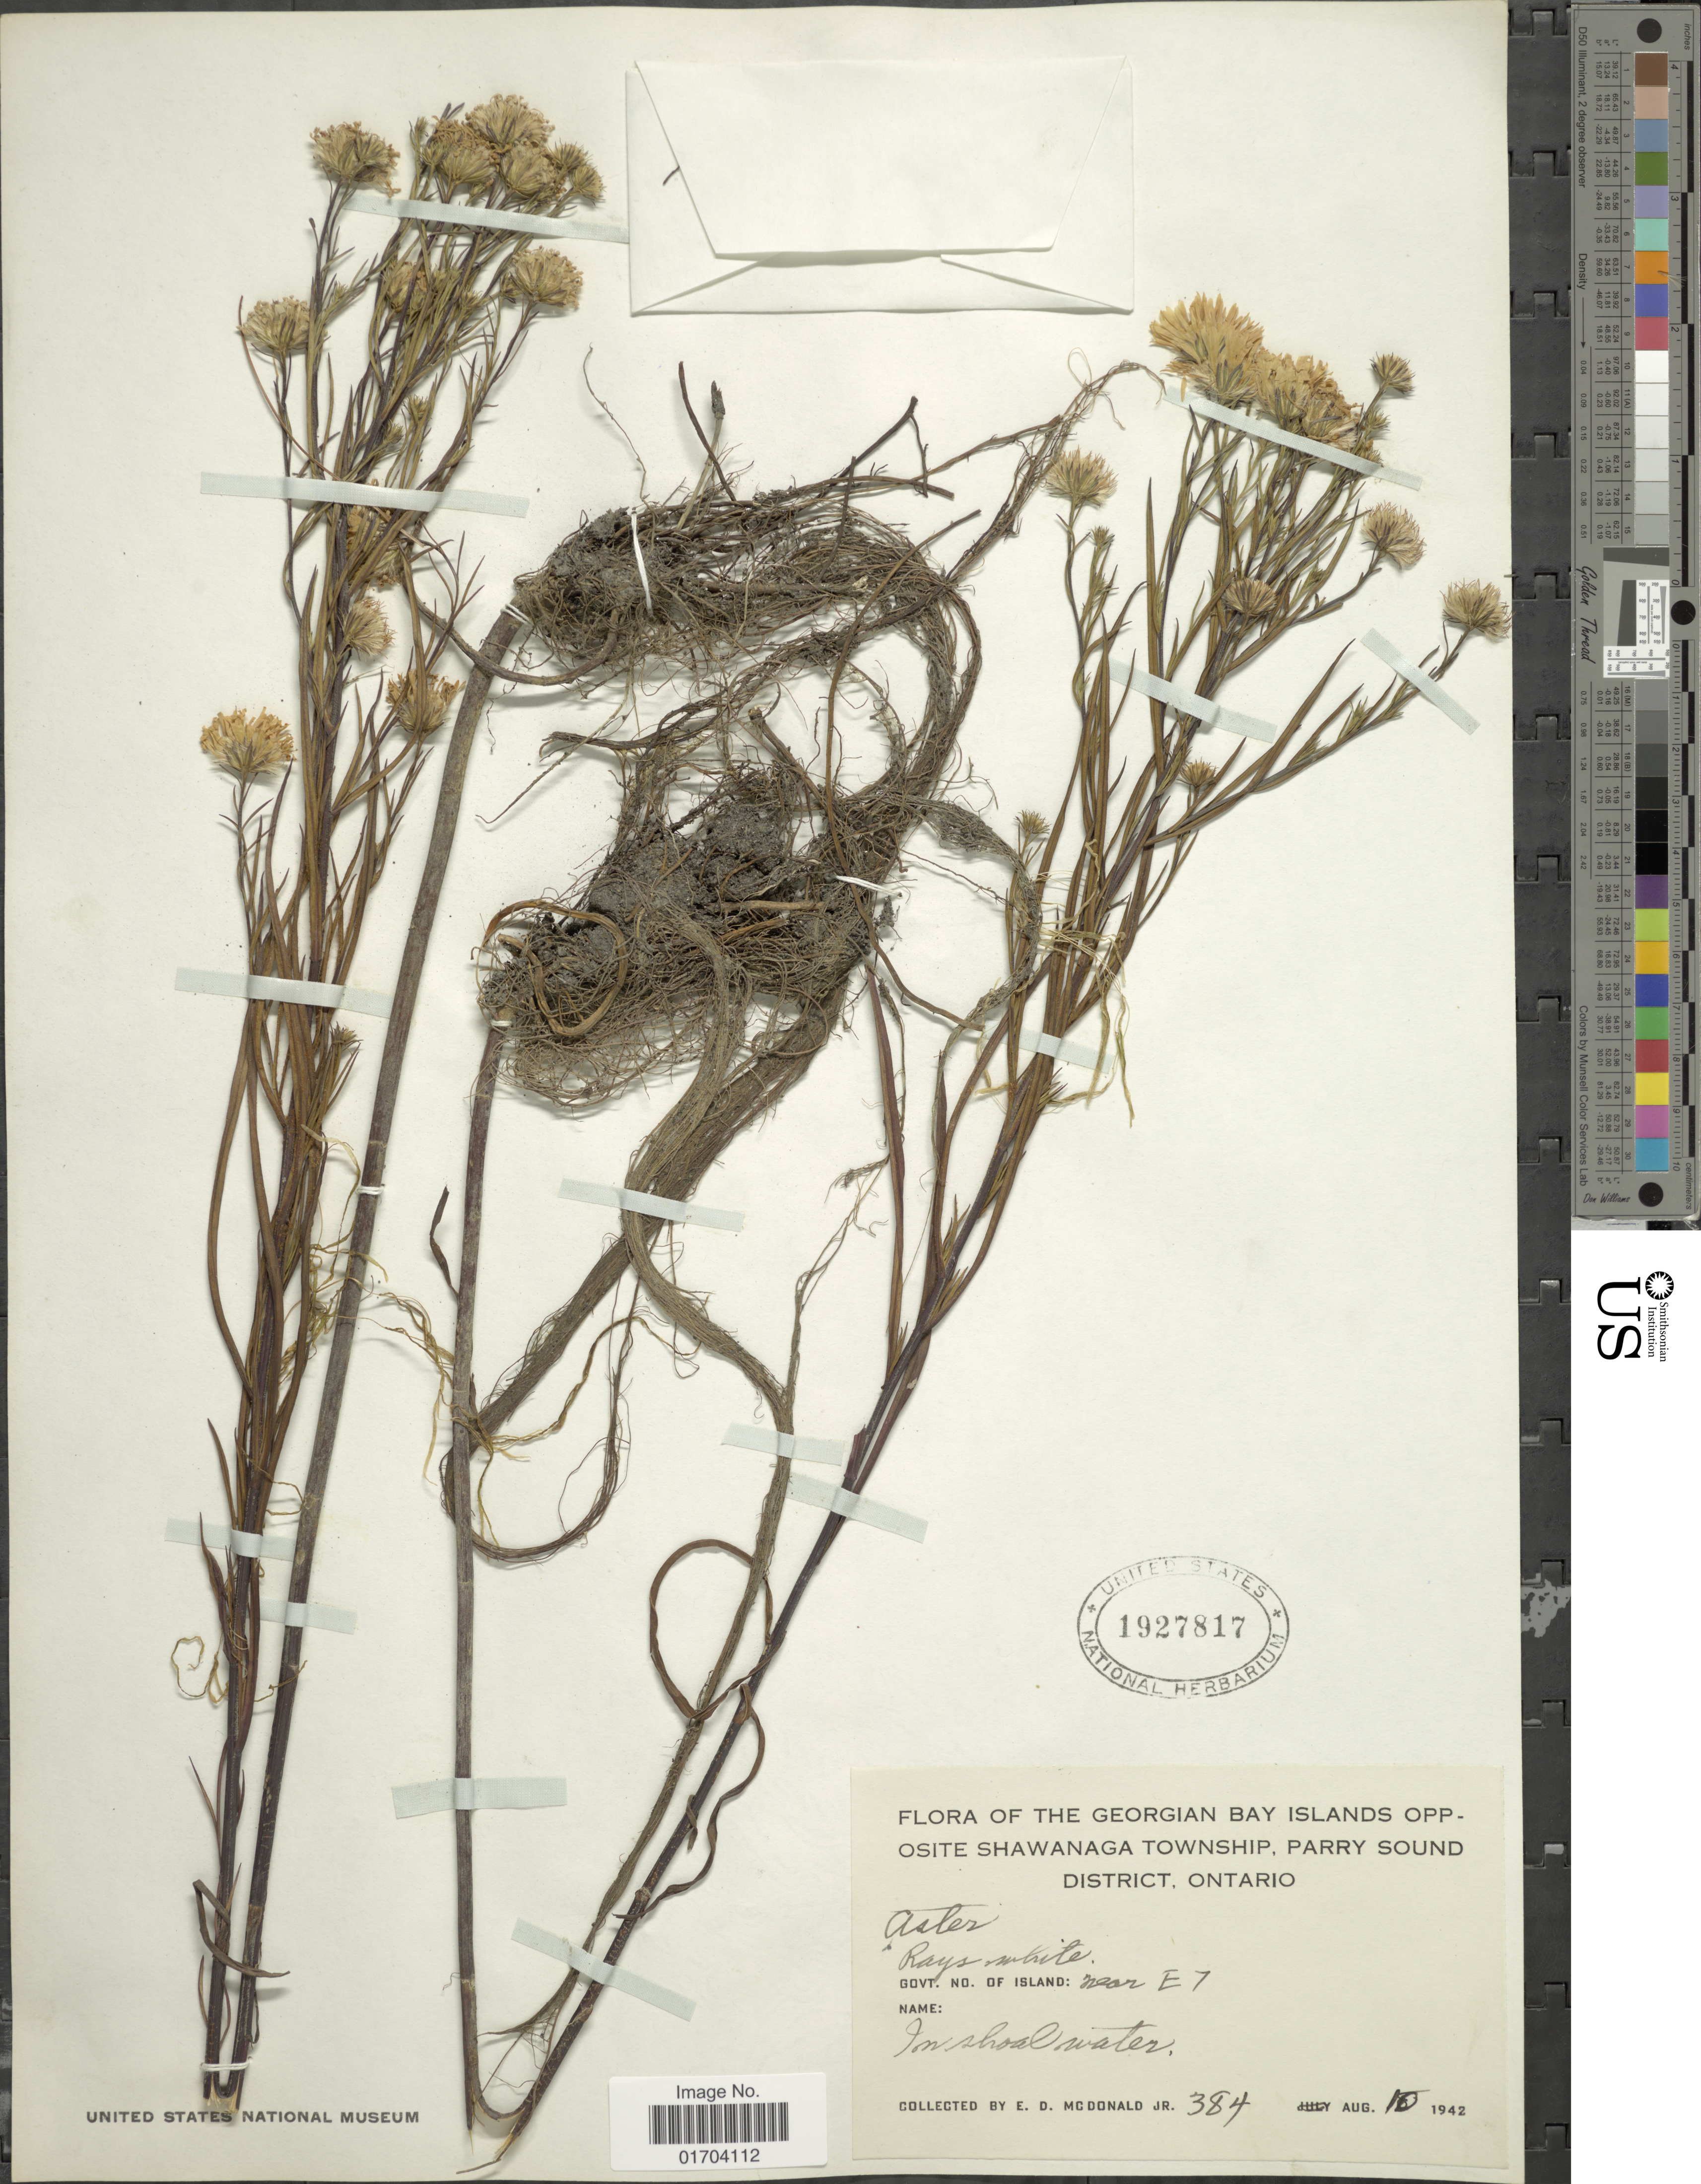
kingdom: Plantae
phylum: Tracheophyta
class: Magnoliopsida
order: Asterales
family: Asteraceae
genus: Symphyotrichum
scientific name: Symphyotrichum sp.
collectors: E. D. McDonald Jr.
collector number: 384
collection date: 1942-08-10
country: Canada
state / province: Ontario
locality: The Georgian Bay Islands Opposite Shawanaga Township, Parry Sound District, near E7.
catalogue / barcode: US 1927817